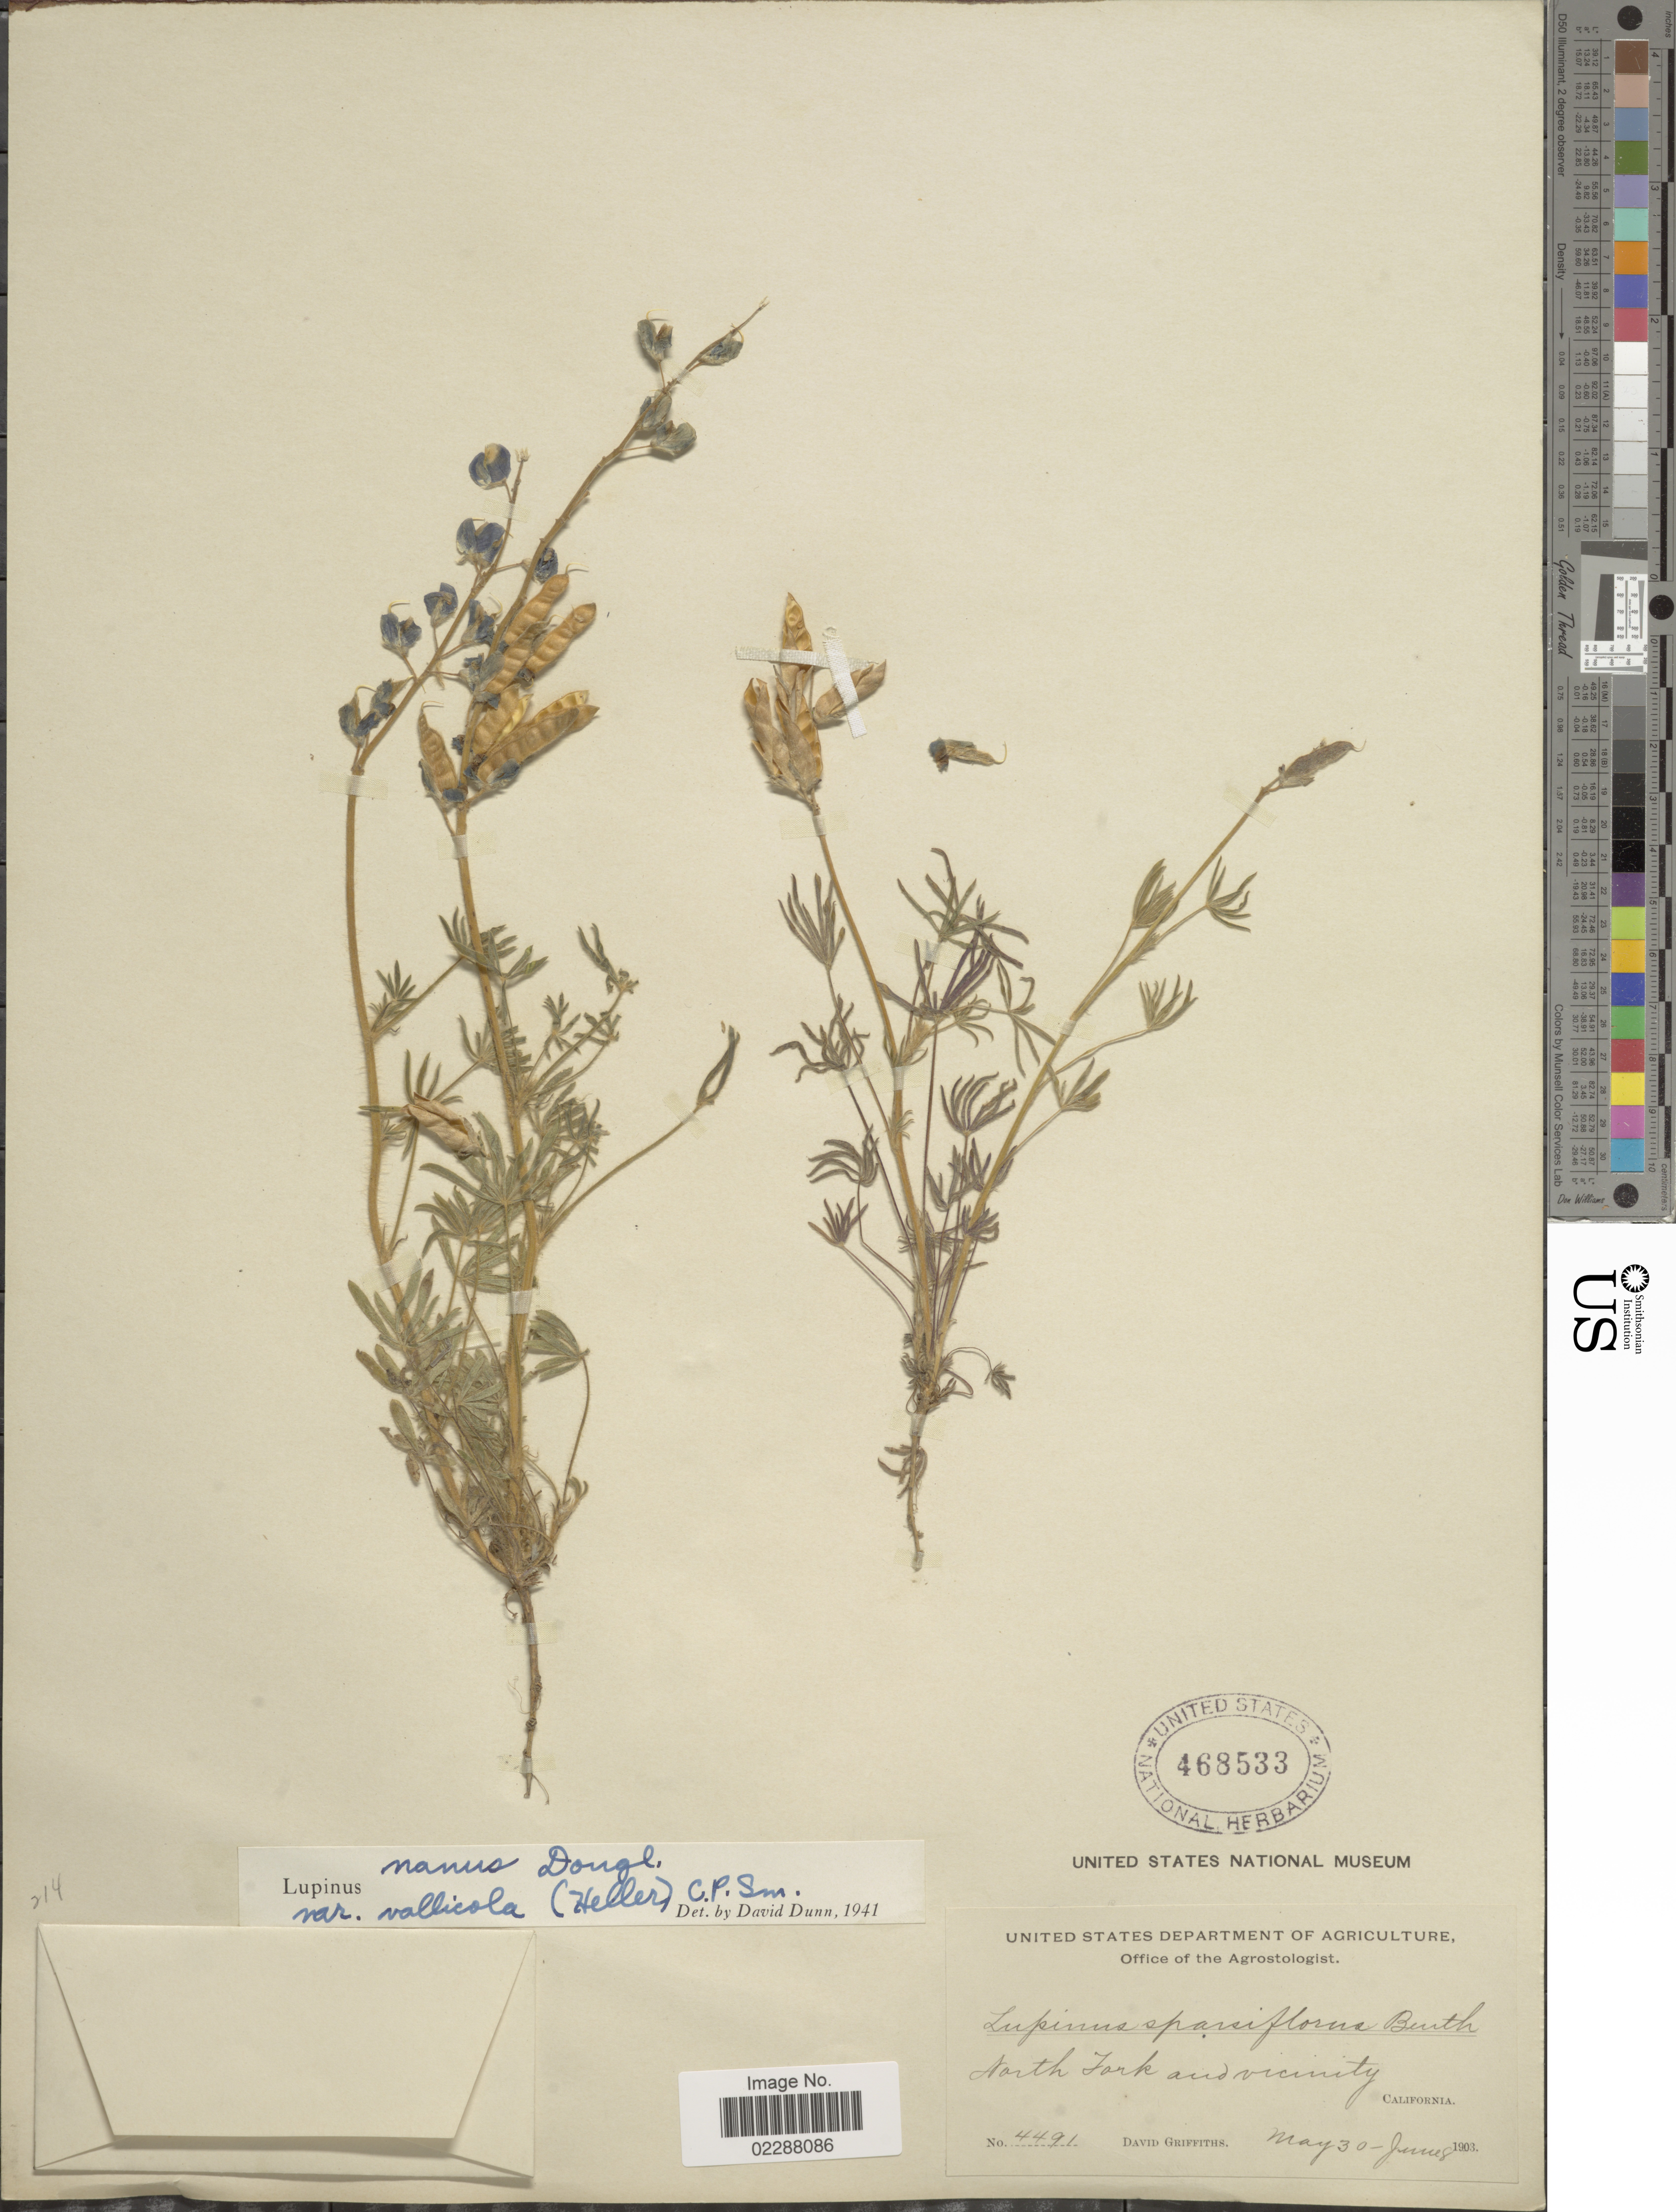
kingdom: Plantae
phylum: Tracheophyta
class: Magnoliopsida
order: Fabales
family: Fabaceae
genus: Lupinus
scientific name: Lupinus vallicola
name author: A. Heller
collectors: D. Griffiths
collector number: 4491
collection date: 1903-05-30/1903-06-08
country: United States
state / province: California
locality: North Fork and vicinity, California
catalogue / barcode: US 468533